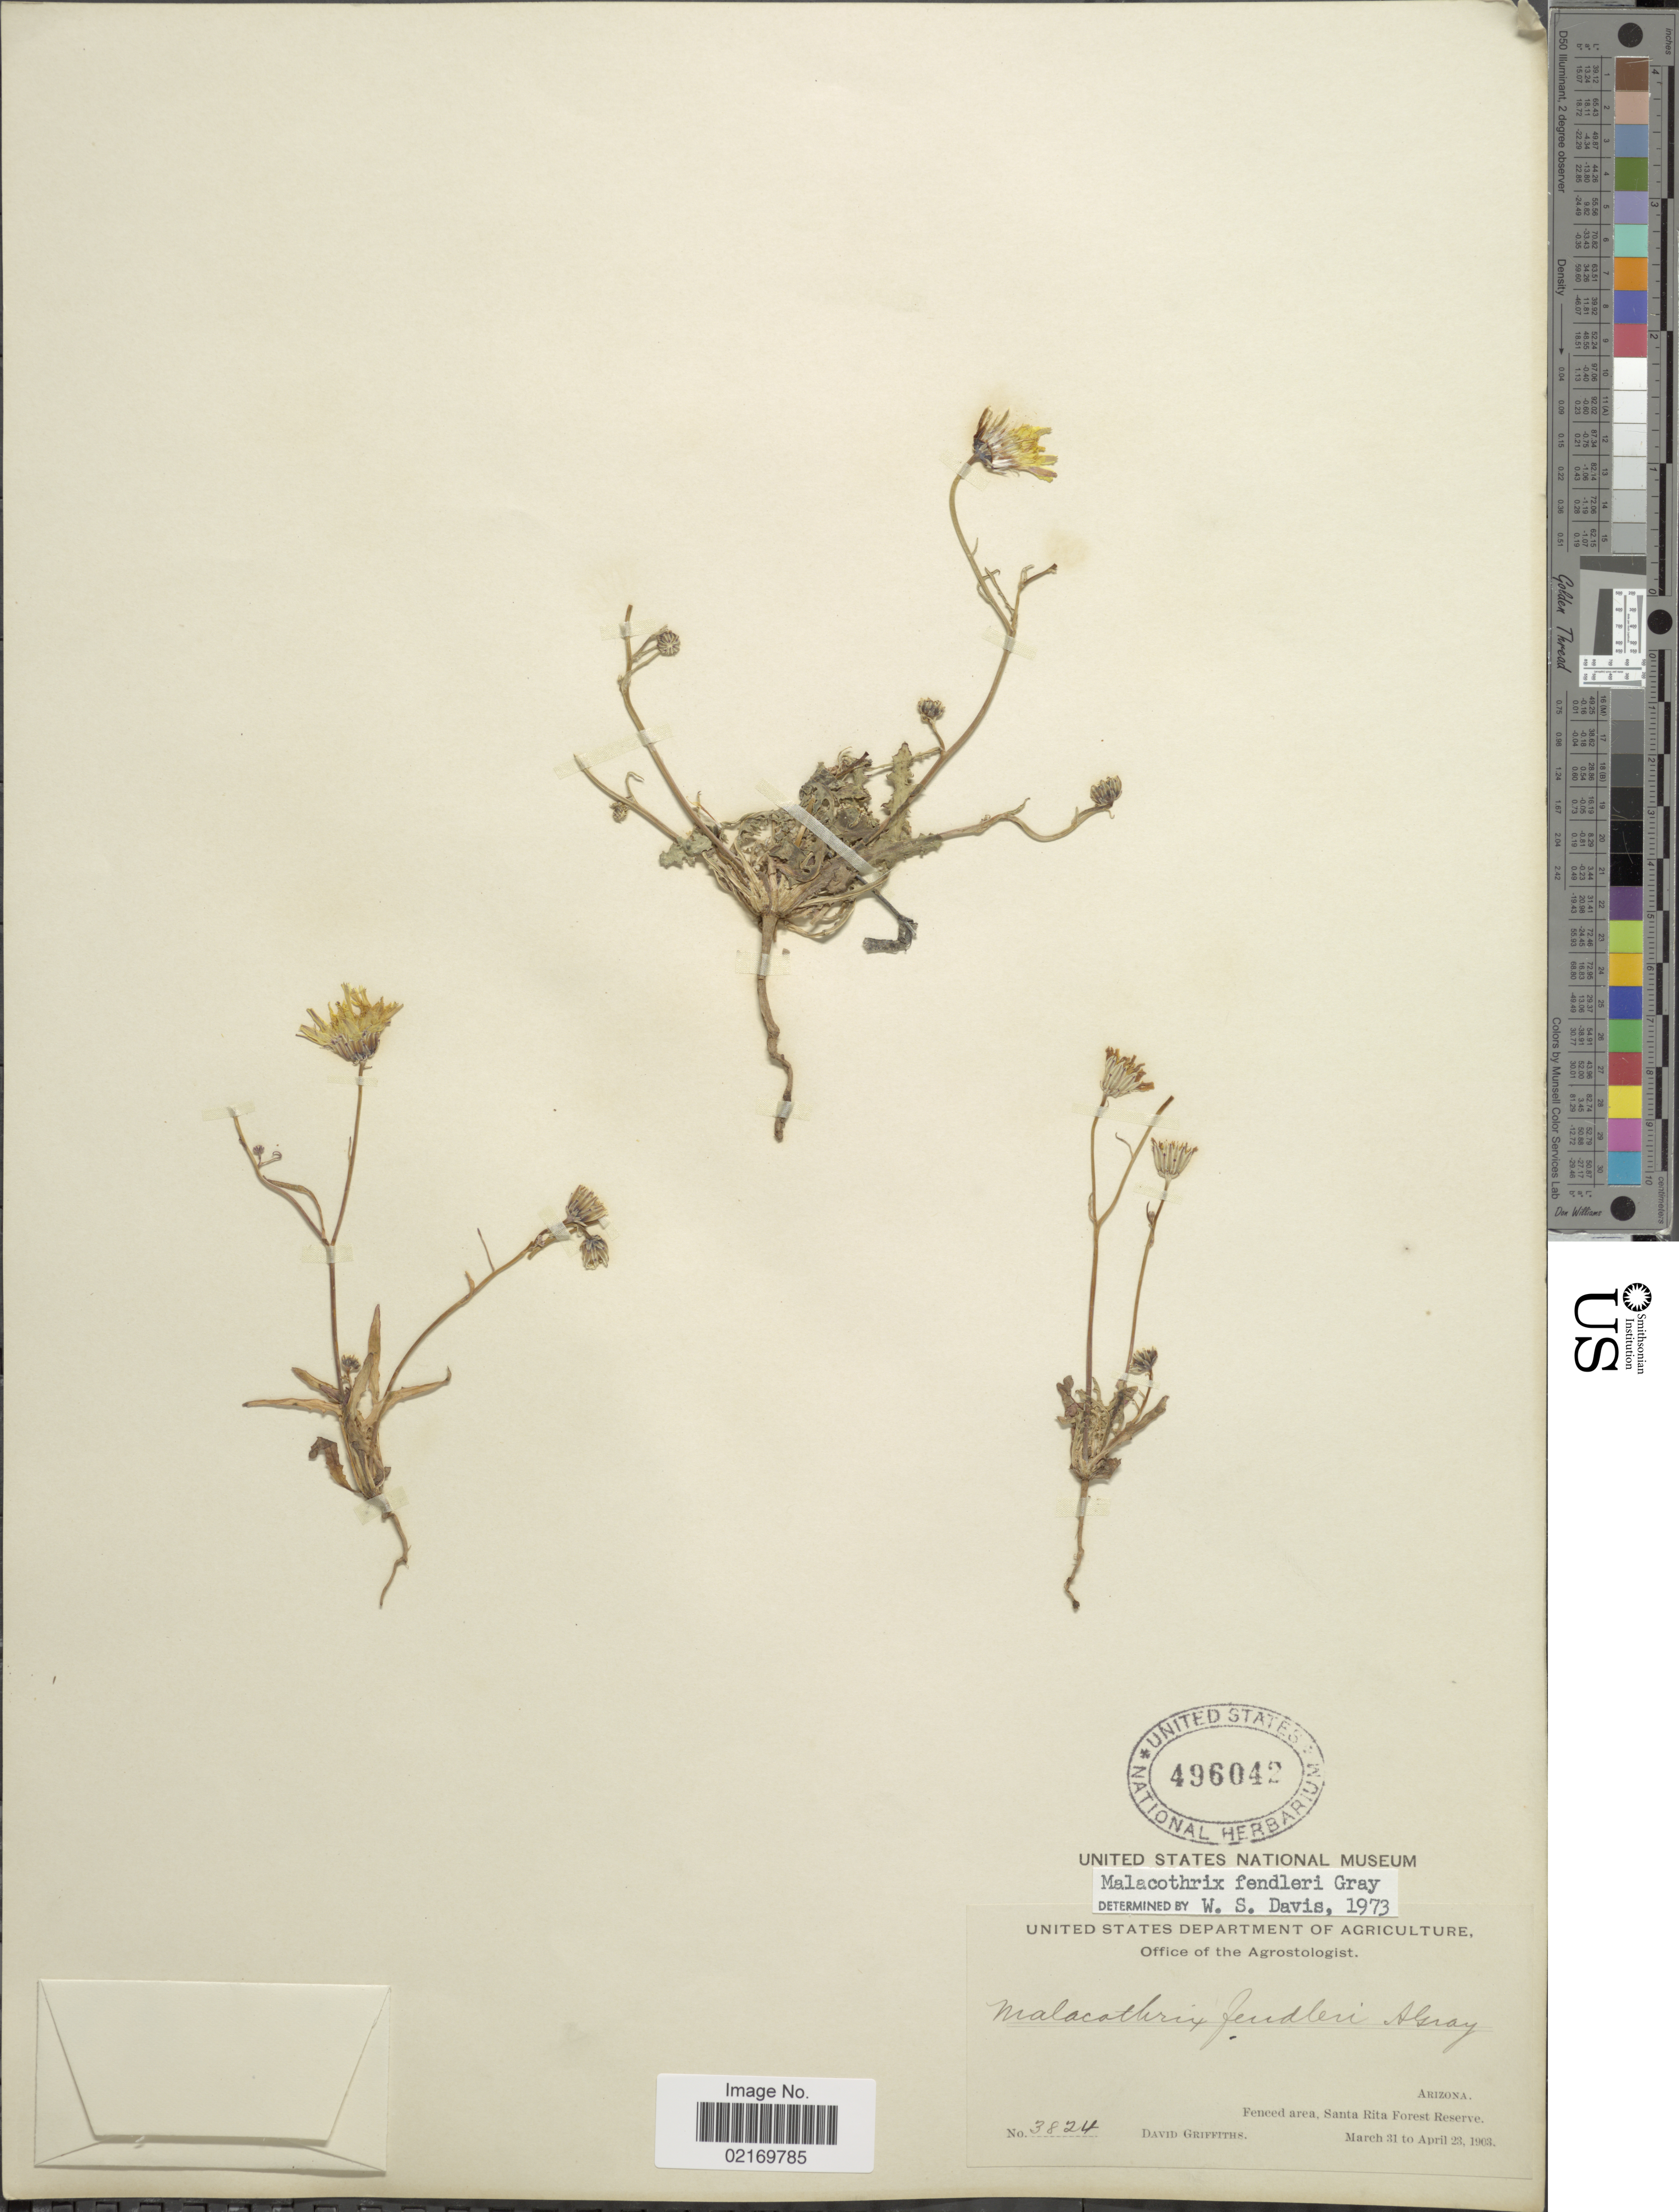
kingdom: Plantae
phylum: Tracheophyta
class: Magnoliopsida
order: Asterales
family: Asteraceae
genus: Malacothrix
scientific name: Malacothrix fendleri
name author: A. Gray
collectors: D. Griffiths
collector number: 3824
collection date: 1903-03-31/1903-04-23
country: United States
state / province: Arizona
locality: Santa Rita Forest Reserve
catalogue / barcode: US 496042